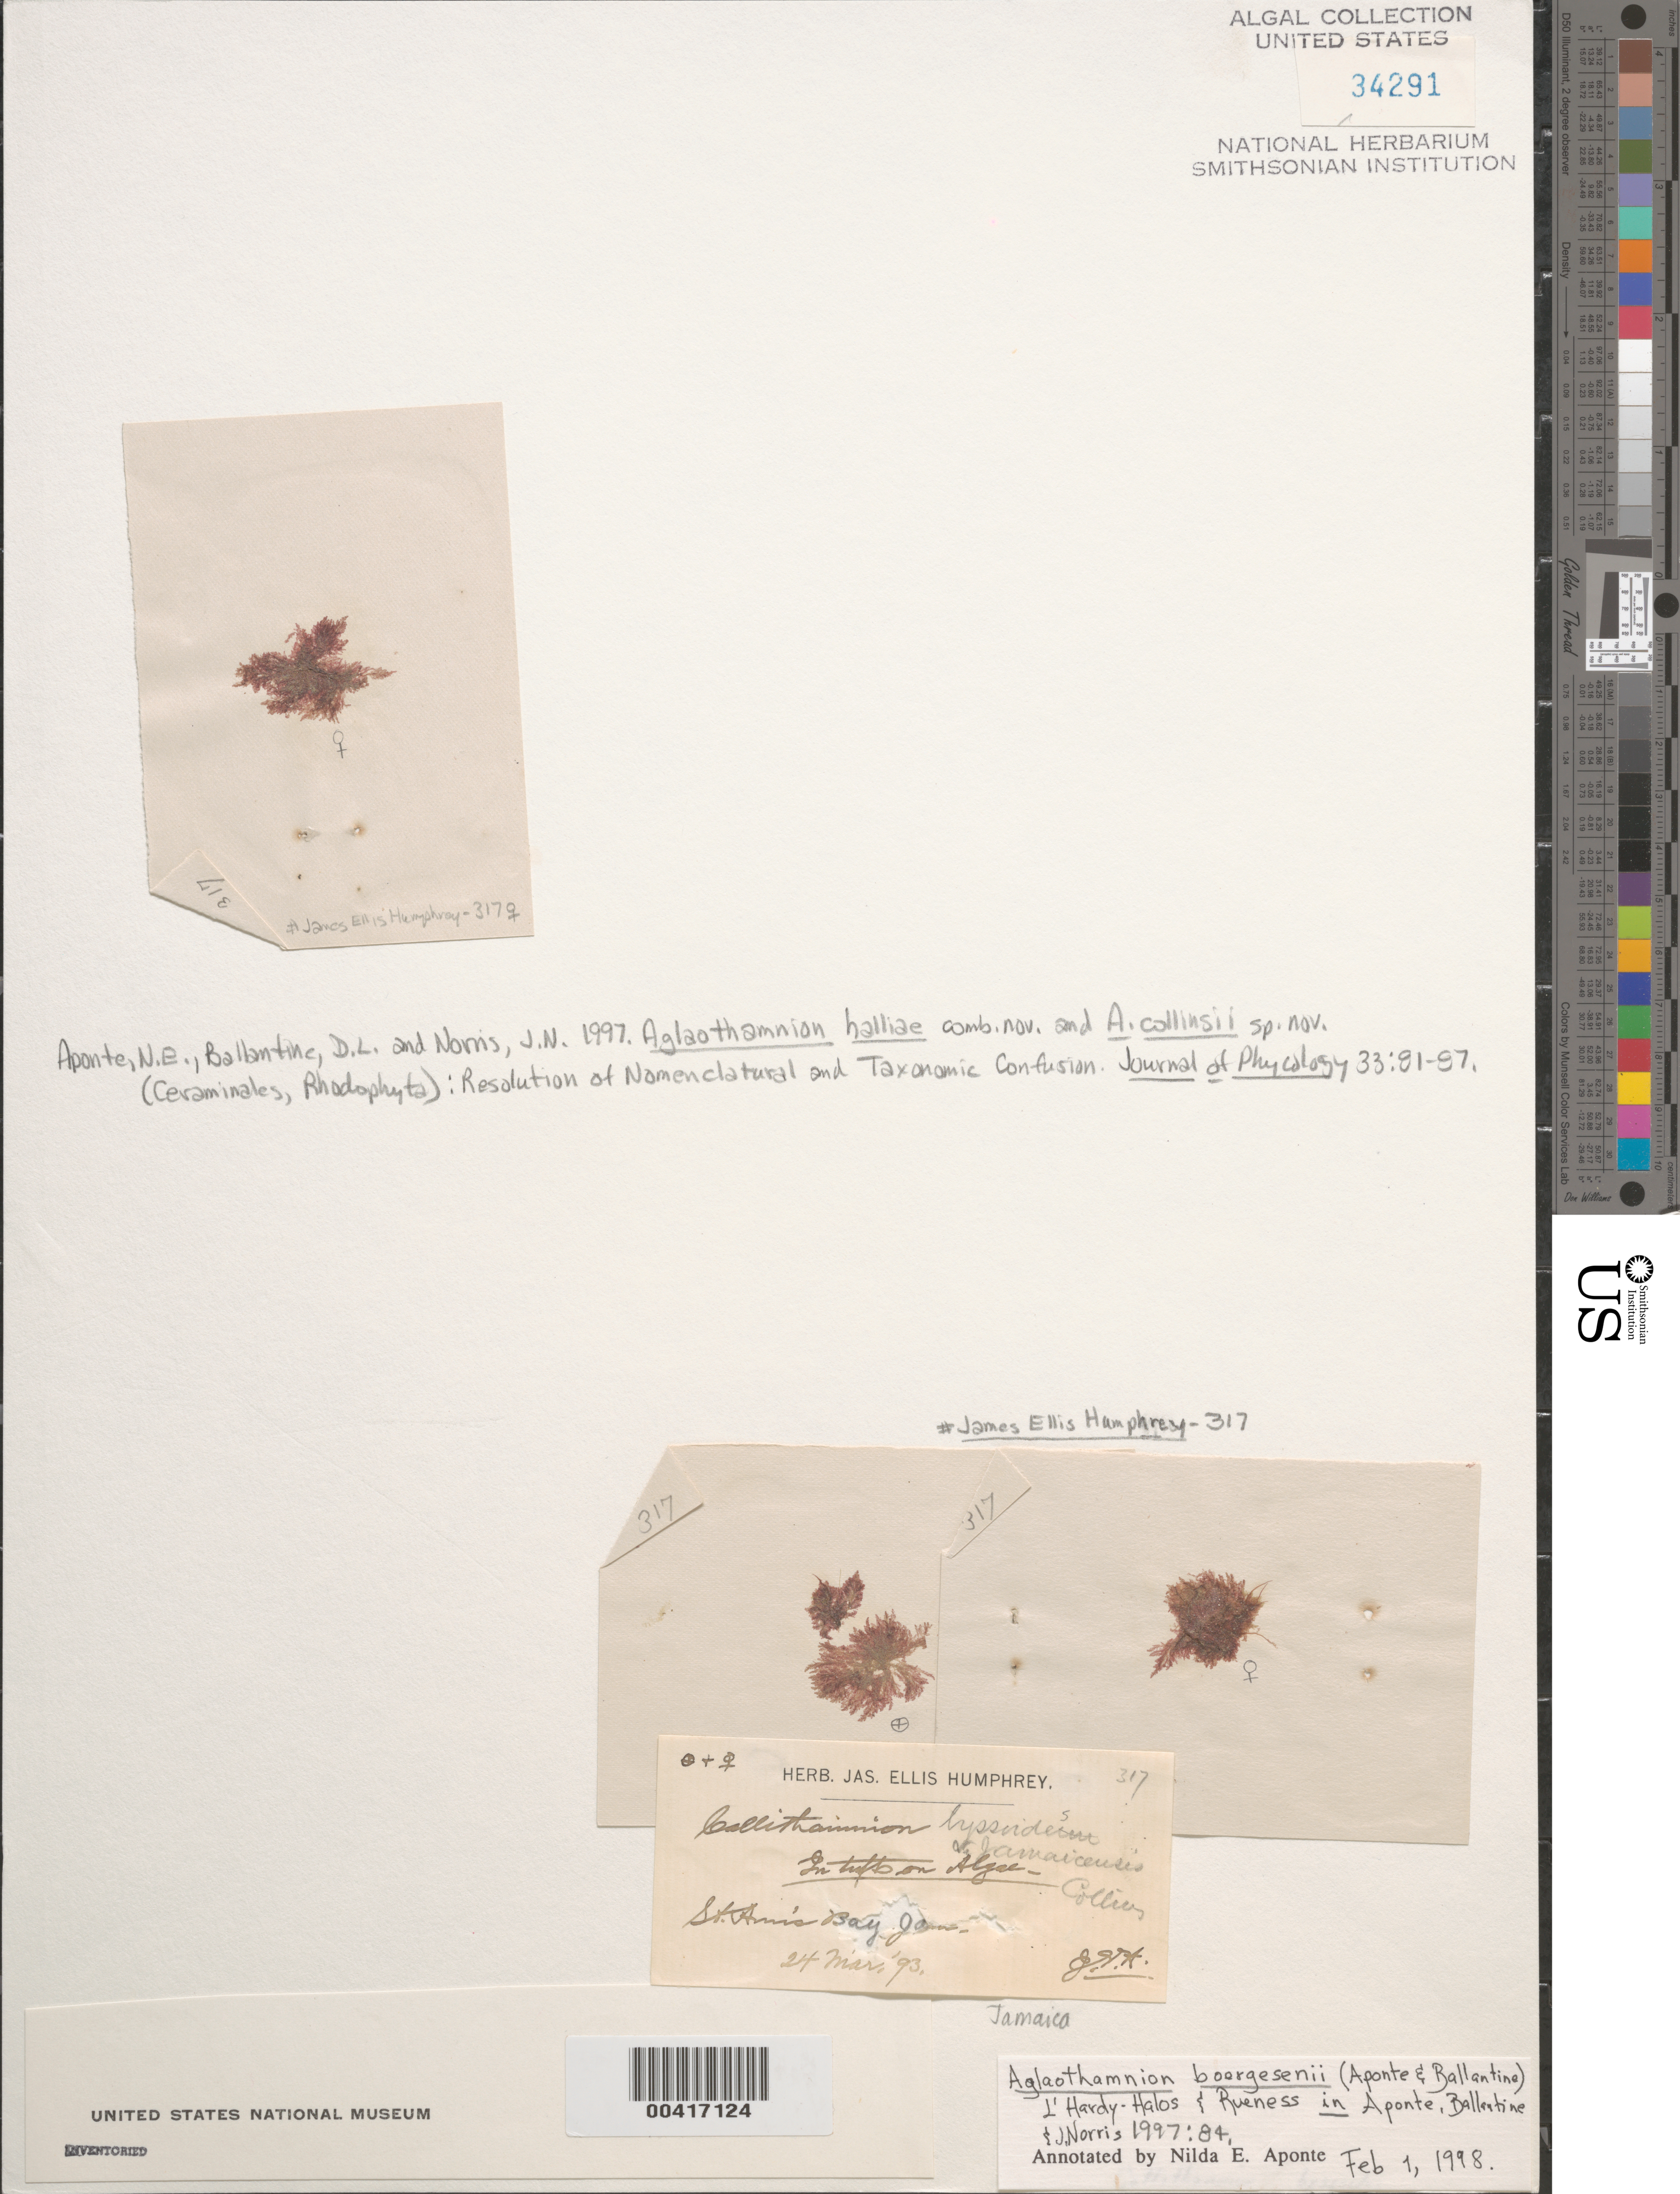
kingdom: Plantae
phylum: Rhodophyta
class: Florideophyceae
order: Ceramiales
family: Callithamniaceae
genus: Aglaothamnion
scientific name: Aglaothamnion boergesenii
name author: L'Hardi-Halos & Rueness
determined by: Aponte, N. E.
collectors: J. Humphrey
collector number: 317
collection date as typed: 24 Mar 1893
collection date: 1893-03-24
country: Jamaica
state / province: Saint Ann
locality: St. Ann's Bay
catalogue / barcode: US 34291